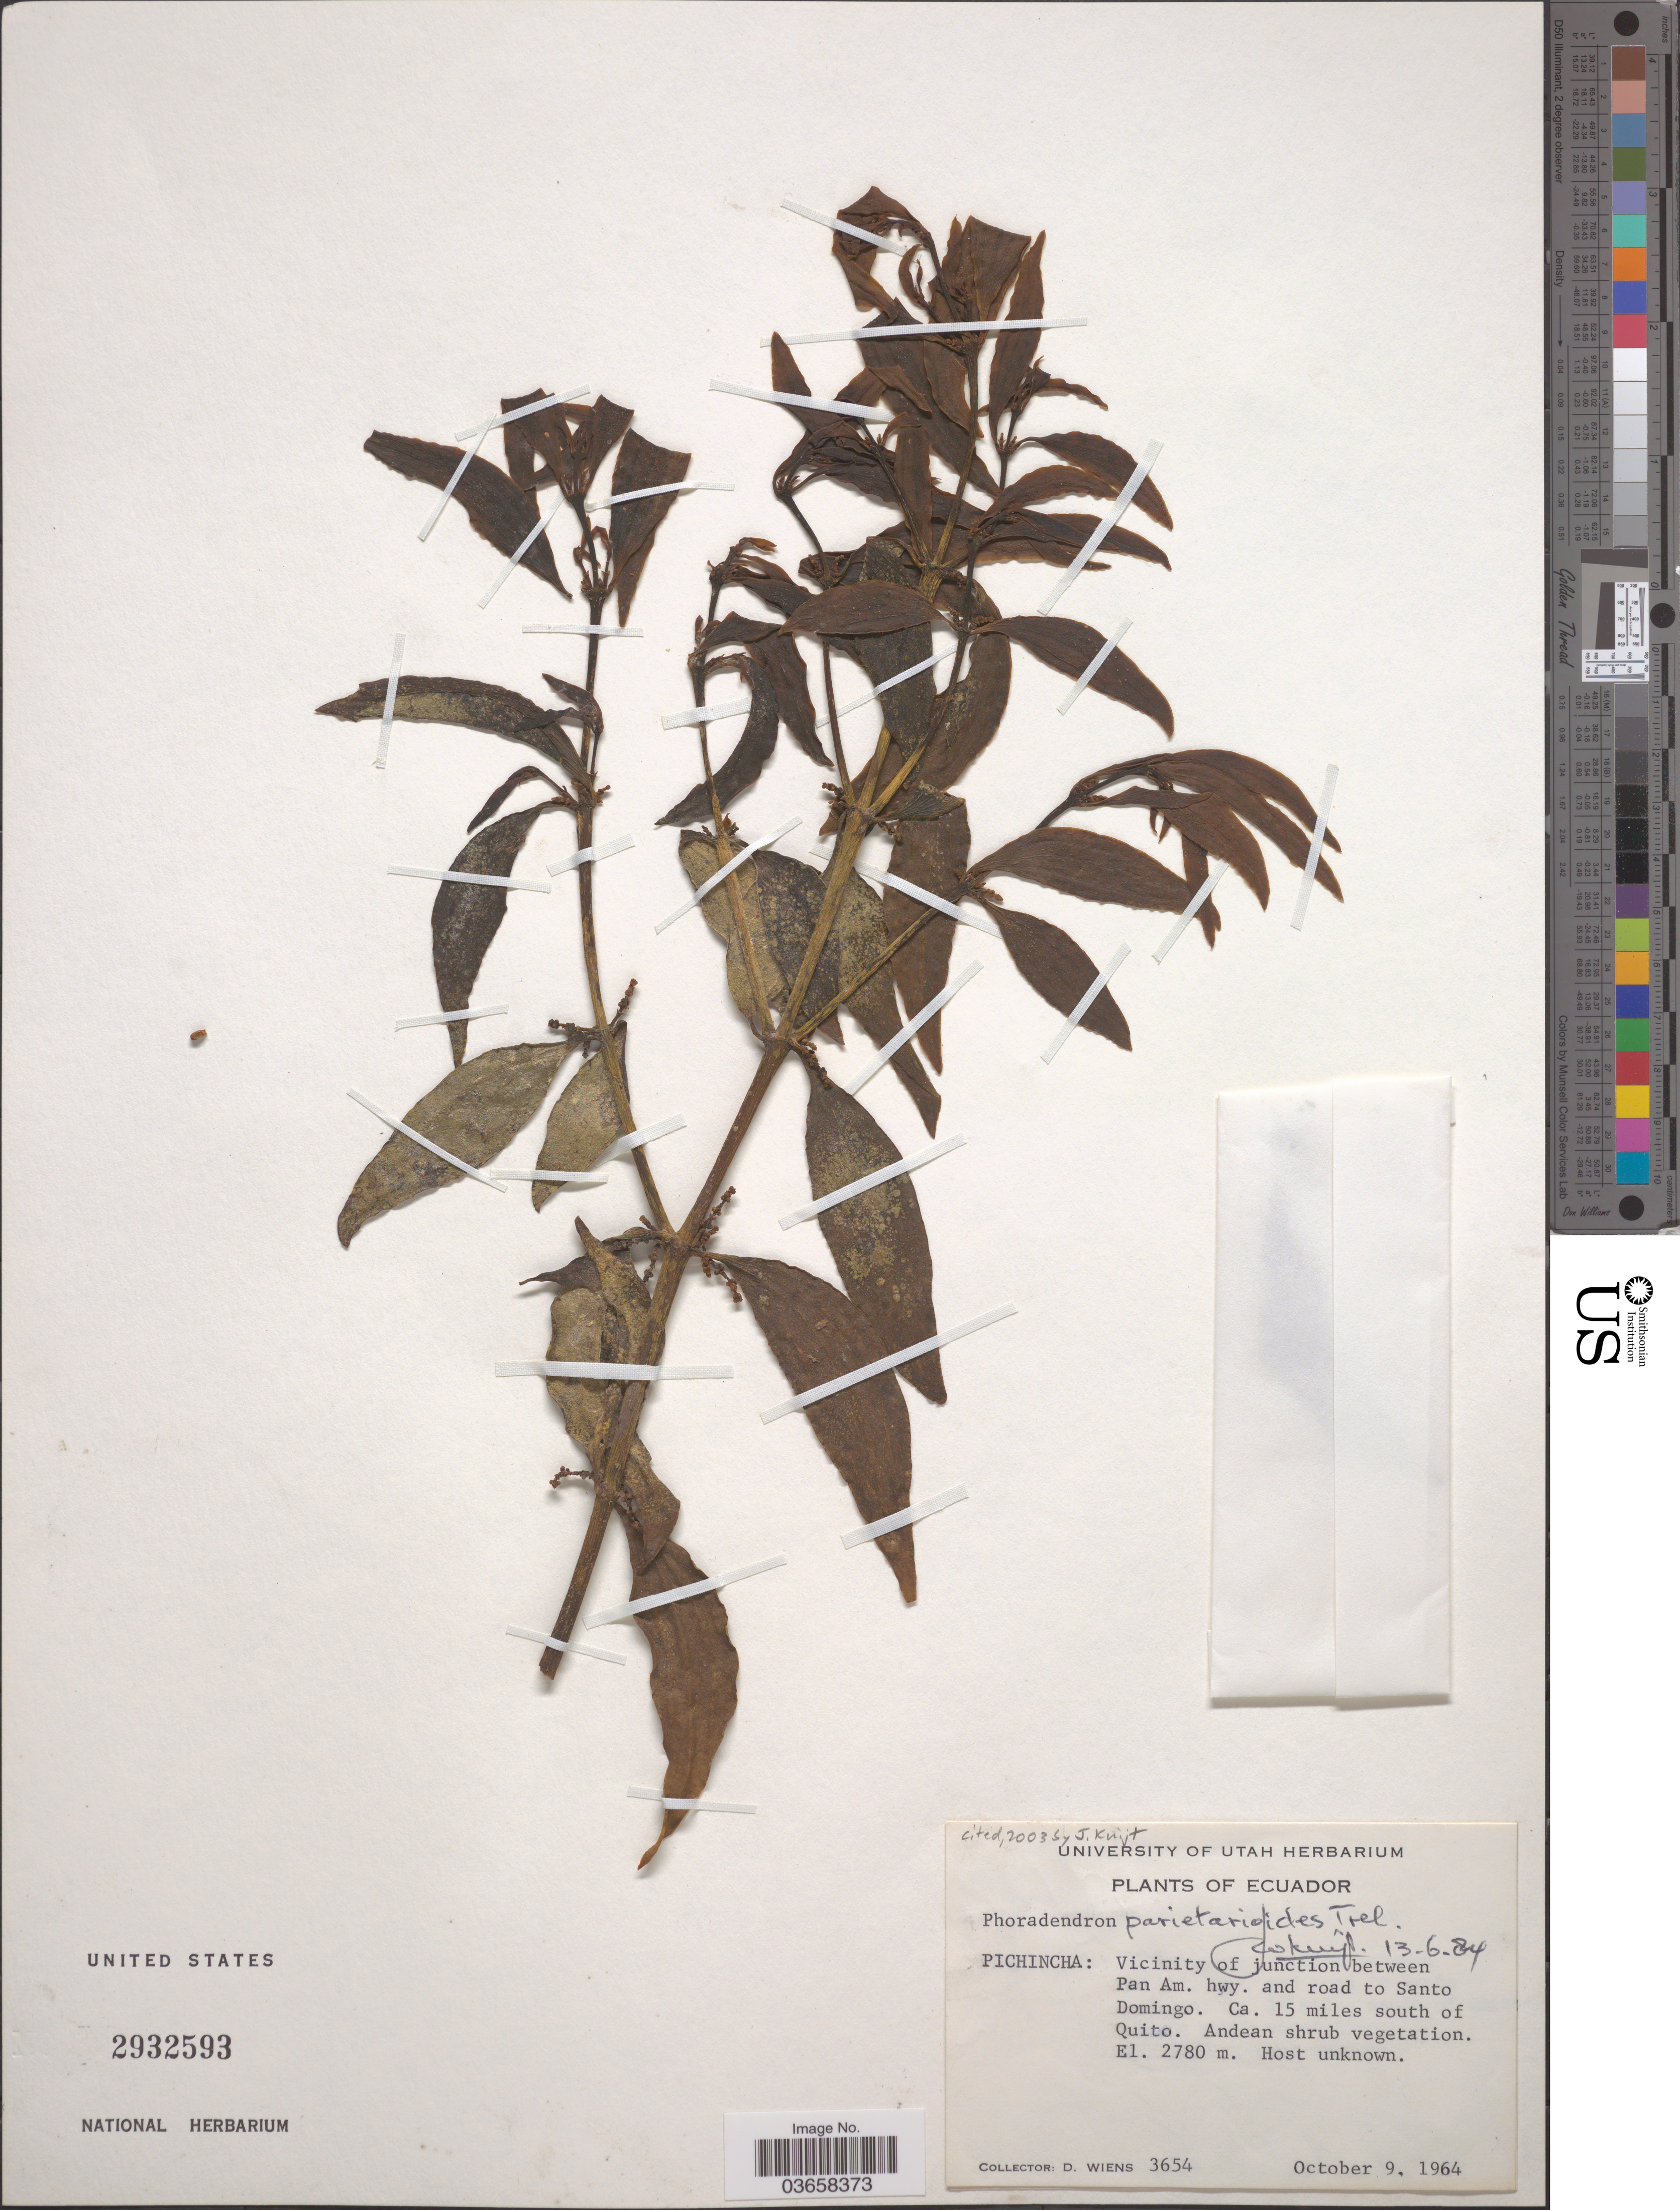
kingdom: Plantae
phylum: Tracheophyta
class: Magnoliopsida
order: Santalales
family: Viscaceae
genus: Phoradendron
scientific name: Phoradendron parietarioides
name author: Trel.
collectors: D. Wiens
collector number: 3654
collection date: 1964-10-09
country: Ecuador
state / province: Pichincha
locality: Vicinity of junction between Pan Am. hwy. and road to Santo Domingo. Ca. 15 miles south of Quito.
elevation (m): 2780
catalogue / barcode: US 2932593